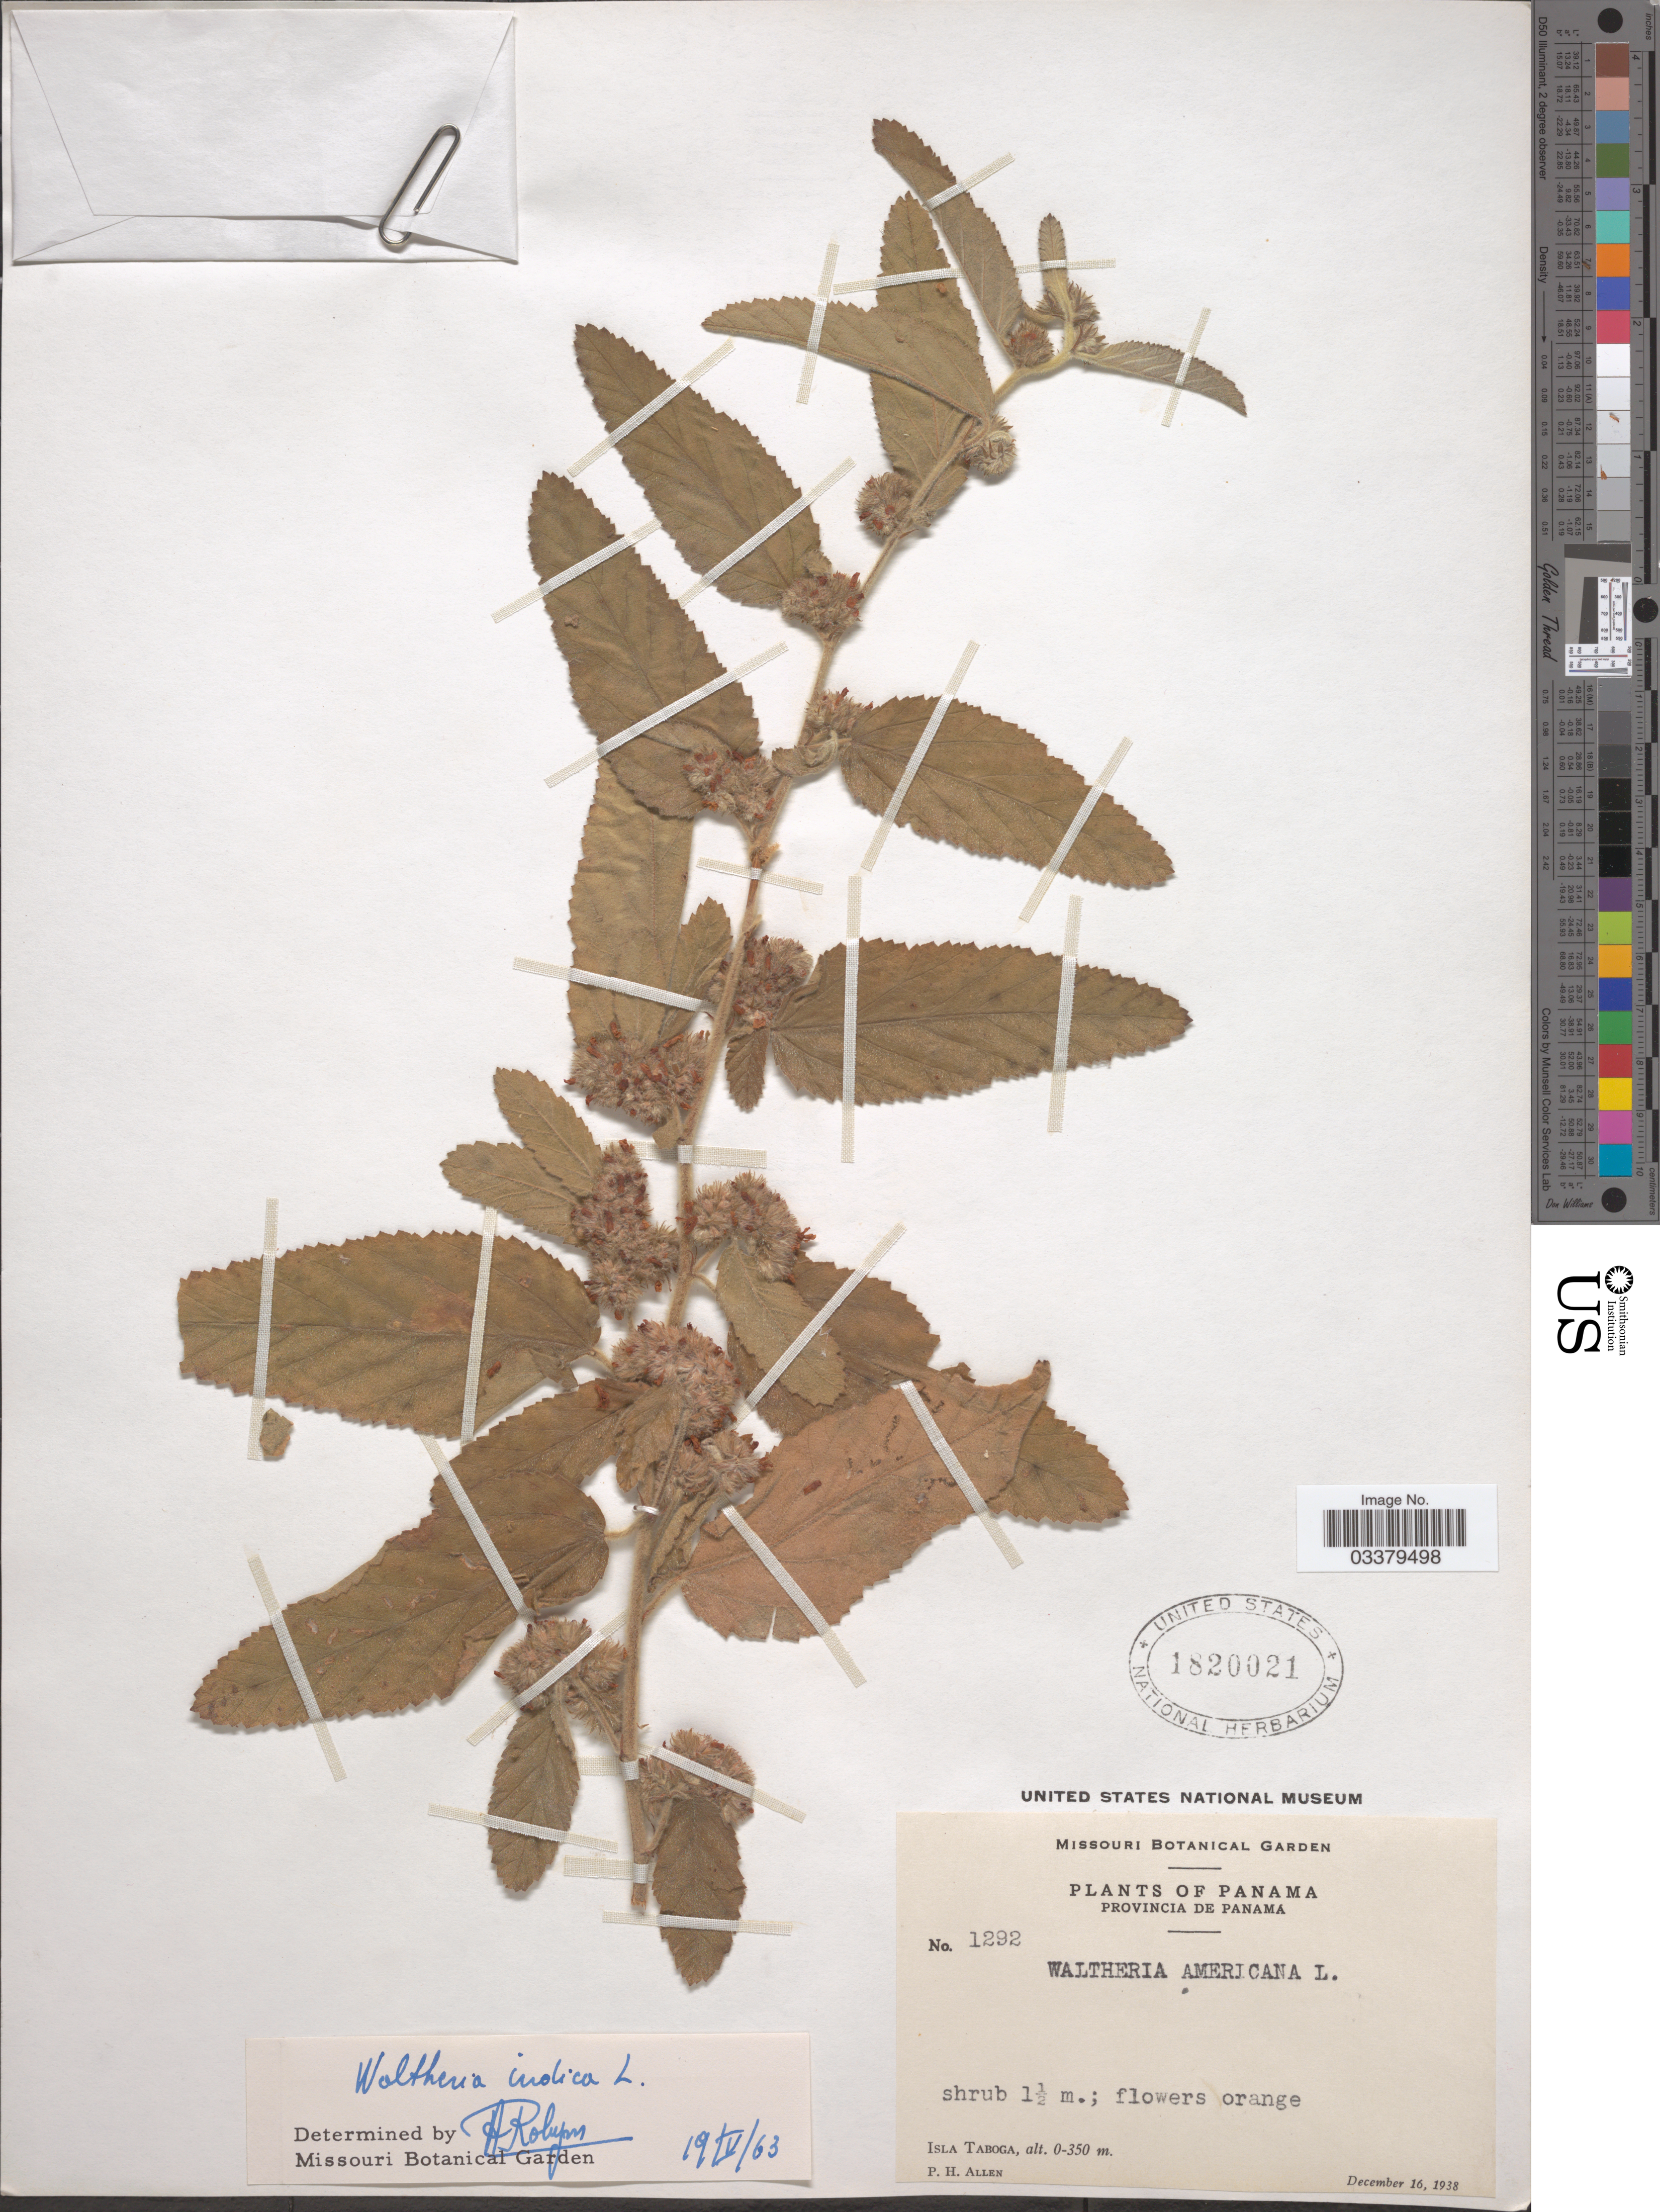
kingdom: Plantae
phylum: Tracheophyta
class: Magnoliopsida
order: Malvales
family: Malvaceae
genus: Waltheria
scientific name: Waltheria indica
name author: L.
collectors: P. H. Allen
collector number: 1292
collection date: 1938-12-16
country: Panama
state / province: Panamá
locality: Isla Taboga.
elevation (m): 0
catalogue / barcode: US 1820021